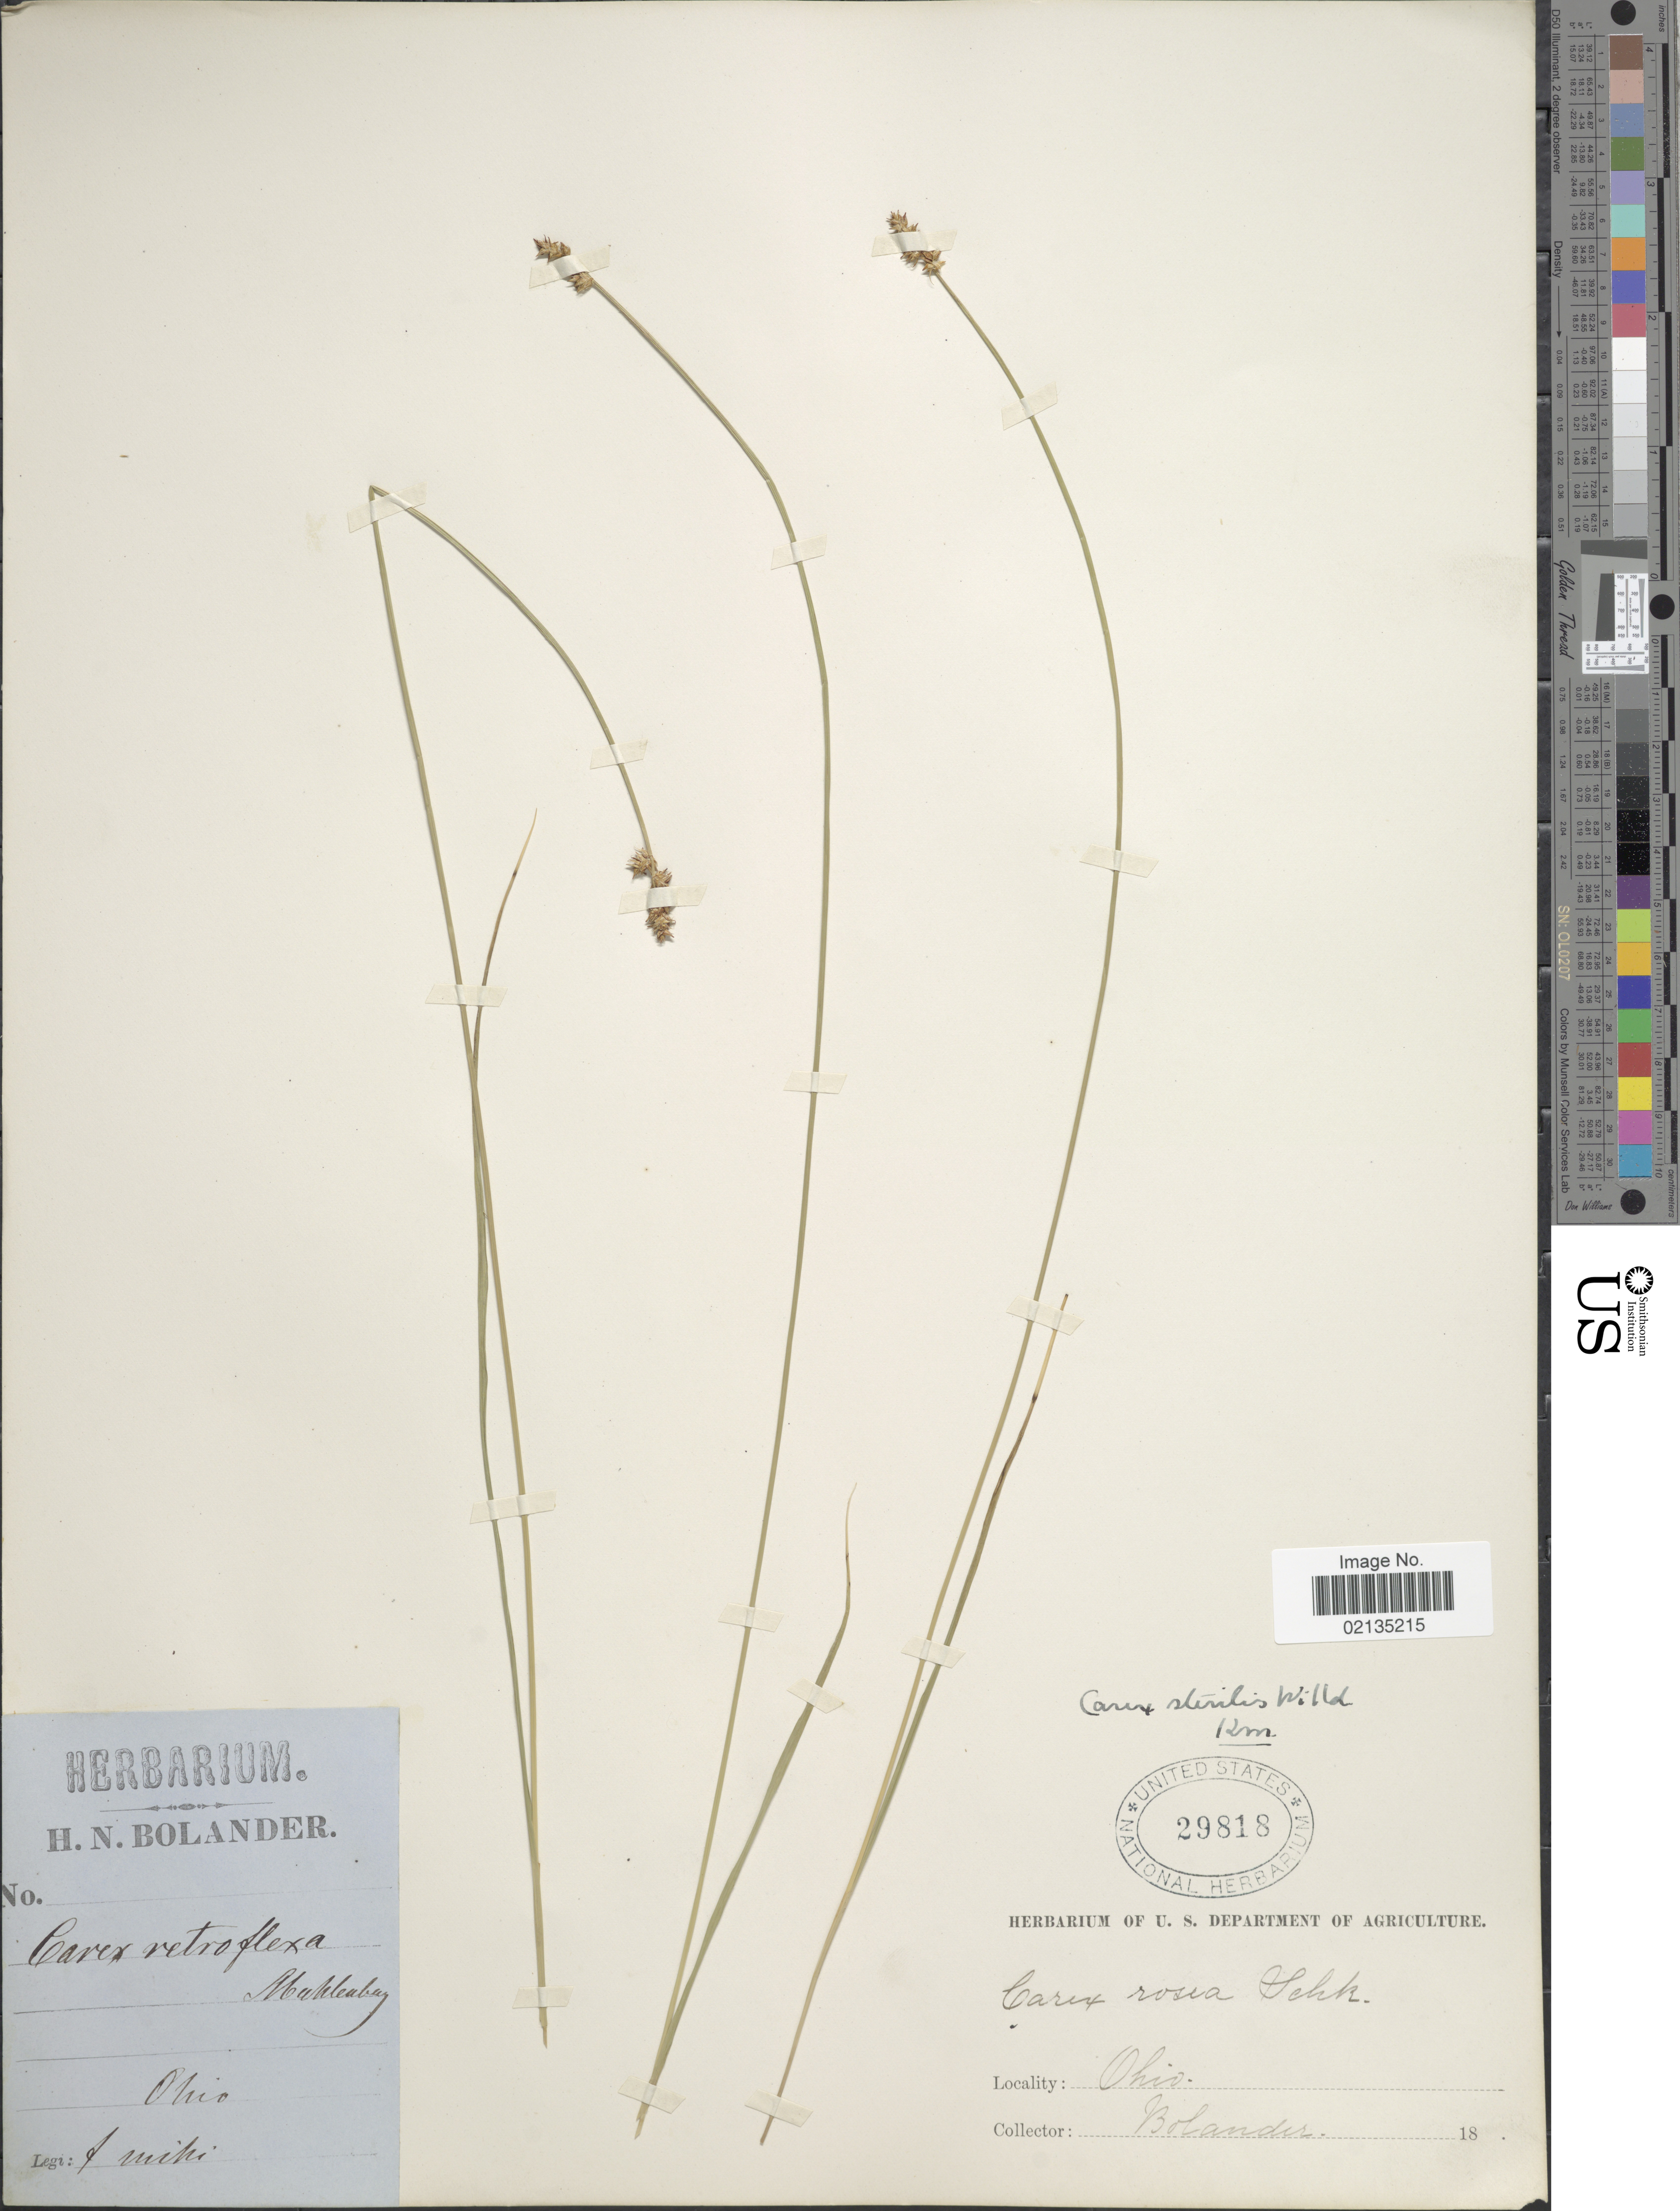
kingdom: Plantae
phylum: Tracheophyta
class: Liliopsida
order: Poales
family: Cyperaceae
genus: Carex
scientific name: Carex sterilis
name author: Willd.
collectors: H. Bolander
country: United States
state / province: Ohio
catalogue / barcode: US 29818